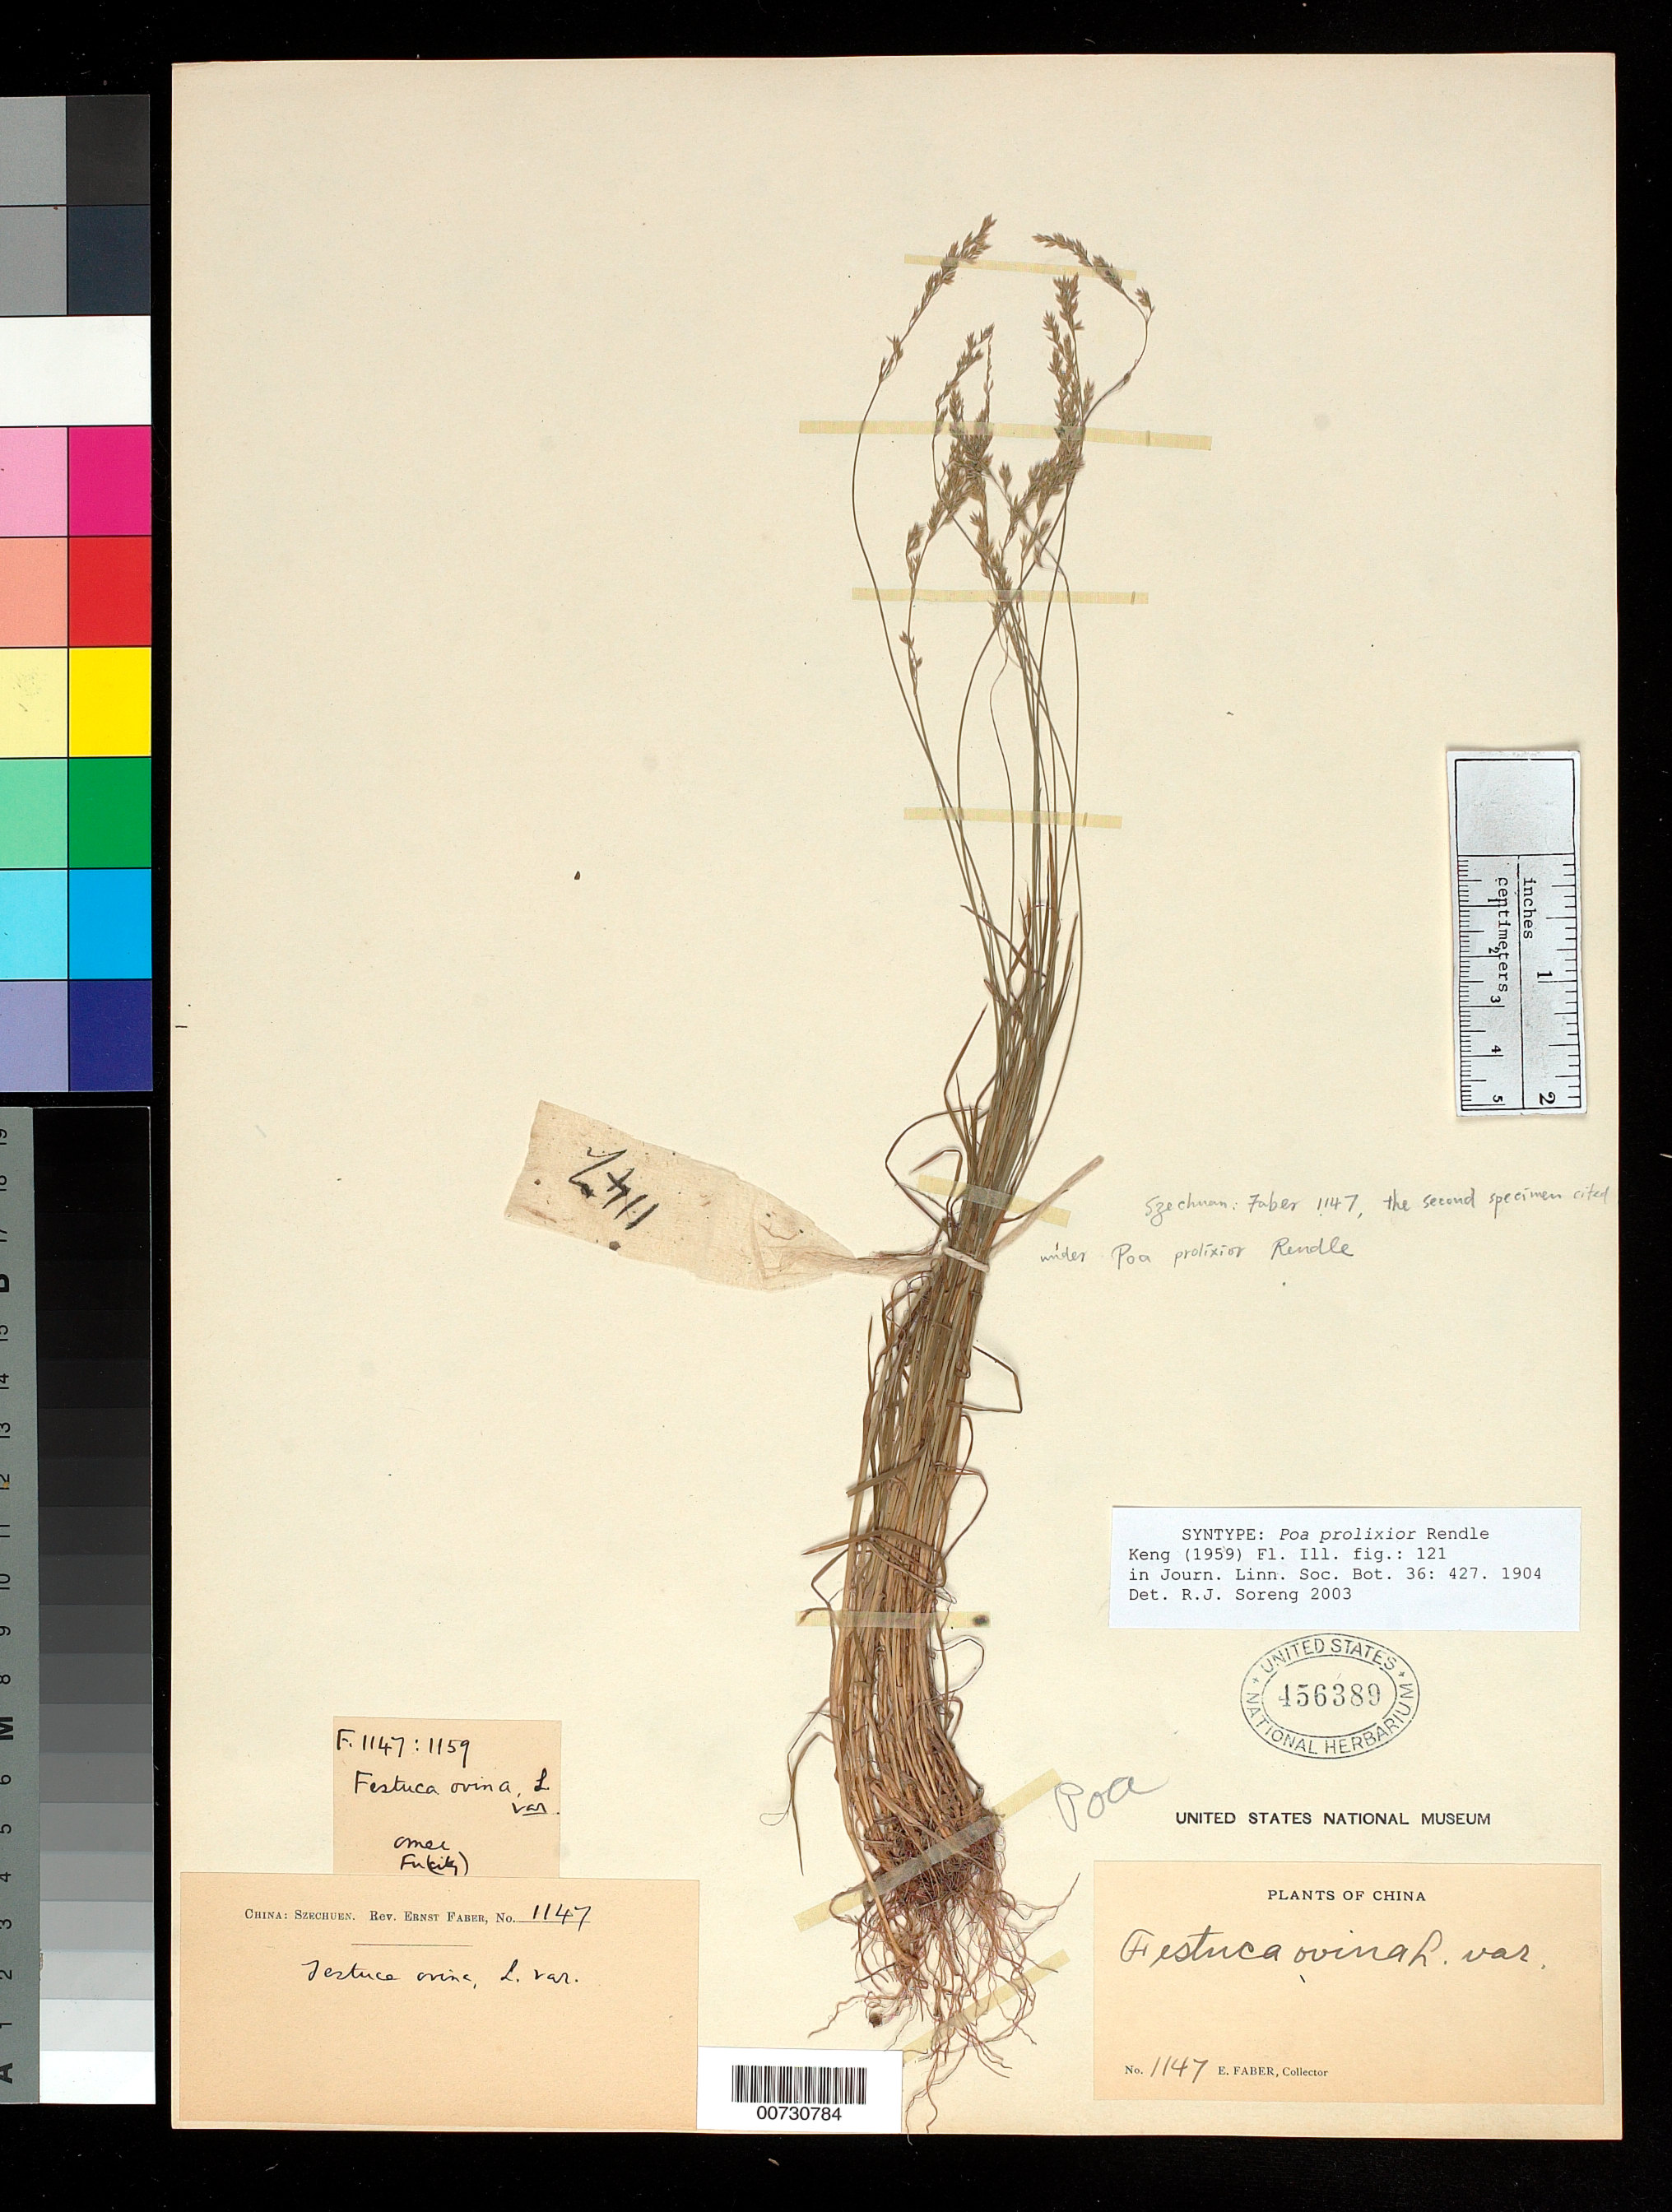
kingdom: Plantae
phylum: Tracheophyta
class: Liliopsida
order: Poales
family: Poaceae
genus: Poa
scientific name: Poa prolixior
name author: Rendle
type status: Syntype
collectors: E. Faber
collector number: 1147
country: China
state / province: Sichuan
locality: Omei, Fu (city)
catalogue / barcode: US 456389